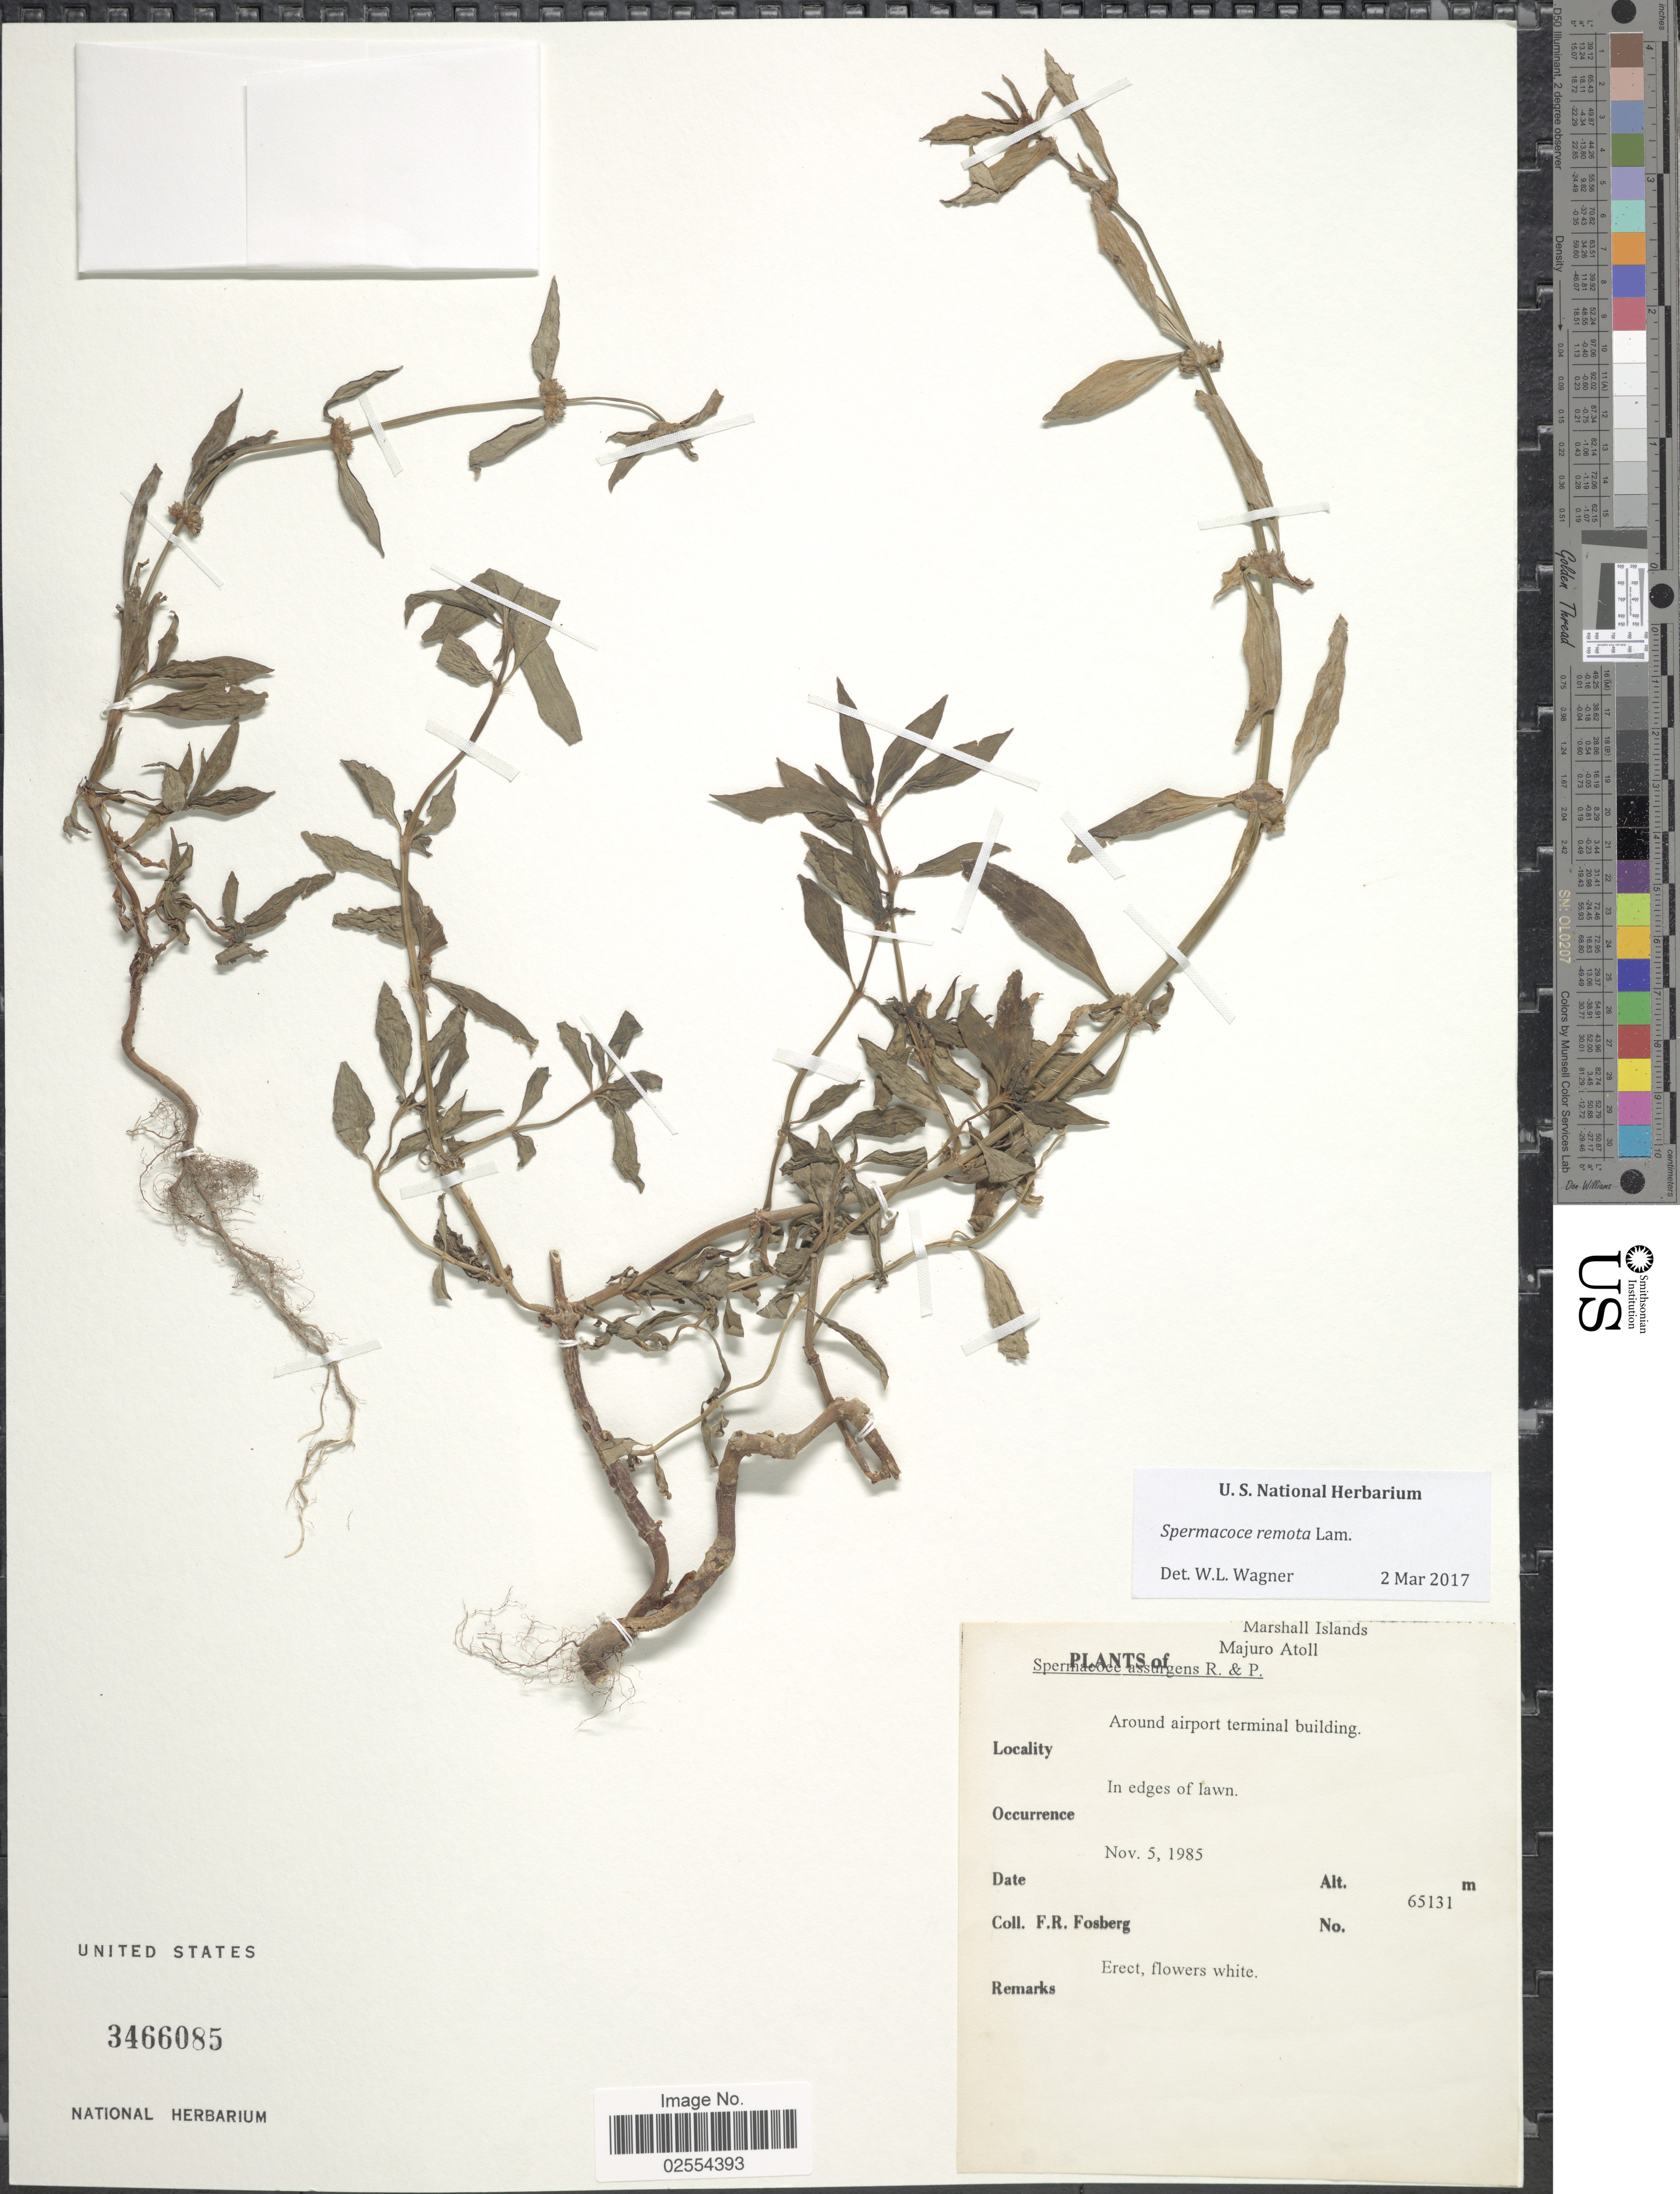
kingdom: Plantae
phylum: Tracheophyta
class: Magnoliopsida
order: Gentianales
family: Rubiaceae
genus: Spermacoce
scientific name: Spermacoce remota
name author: Lam.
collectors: F. R. Fosberg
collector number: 65131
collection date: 1985-11-05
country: Marshall Islands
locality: Majuro Atoll, Around airport teminal building, In edges of lawn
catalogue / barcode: US 3466085